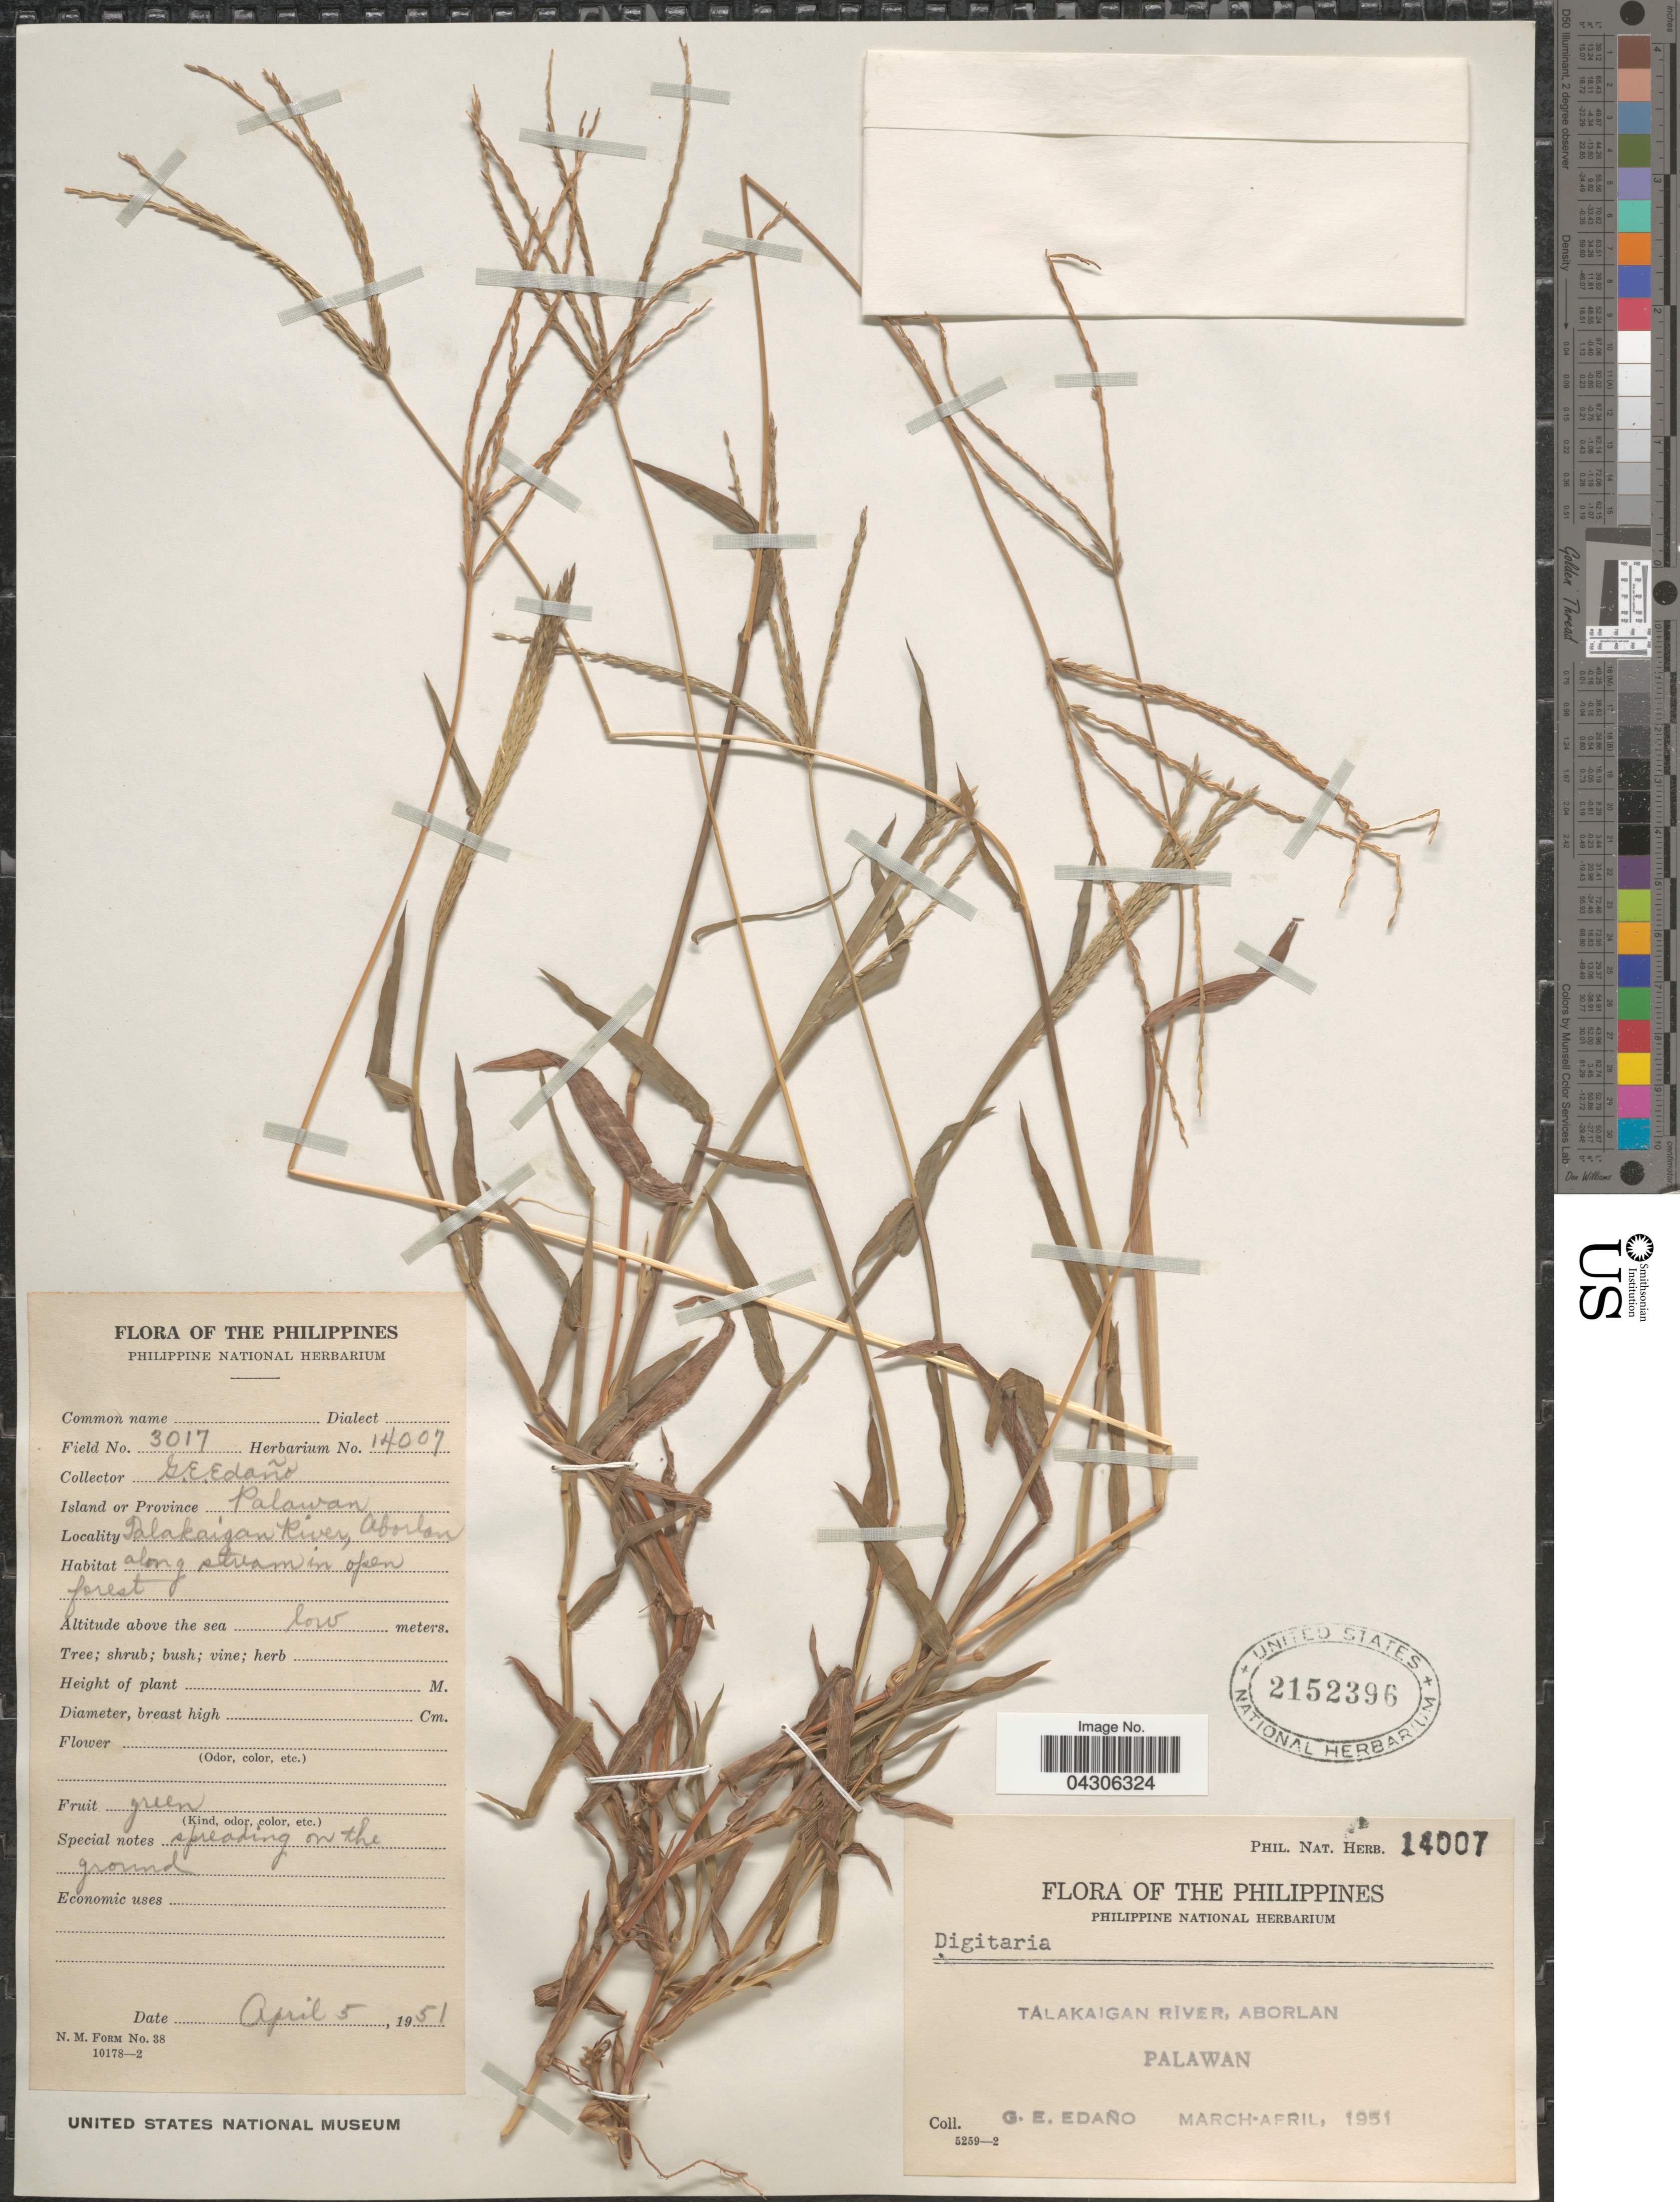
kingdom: Plantae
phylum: Tracheophyta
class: Liliopsida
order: Poales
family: Poaceae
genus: Digitaria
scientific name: Digitaria sp.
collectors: G. E. Edaño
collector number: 3017/Phil. Nat. Herb. 14007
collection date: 1951-04-05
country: Philippines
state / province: Mimaropa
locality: Talakaigan River Aborlan. Island or Province Palawan.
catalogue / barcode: US 2152396